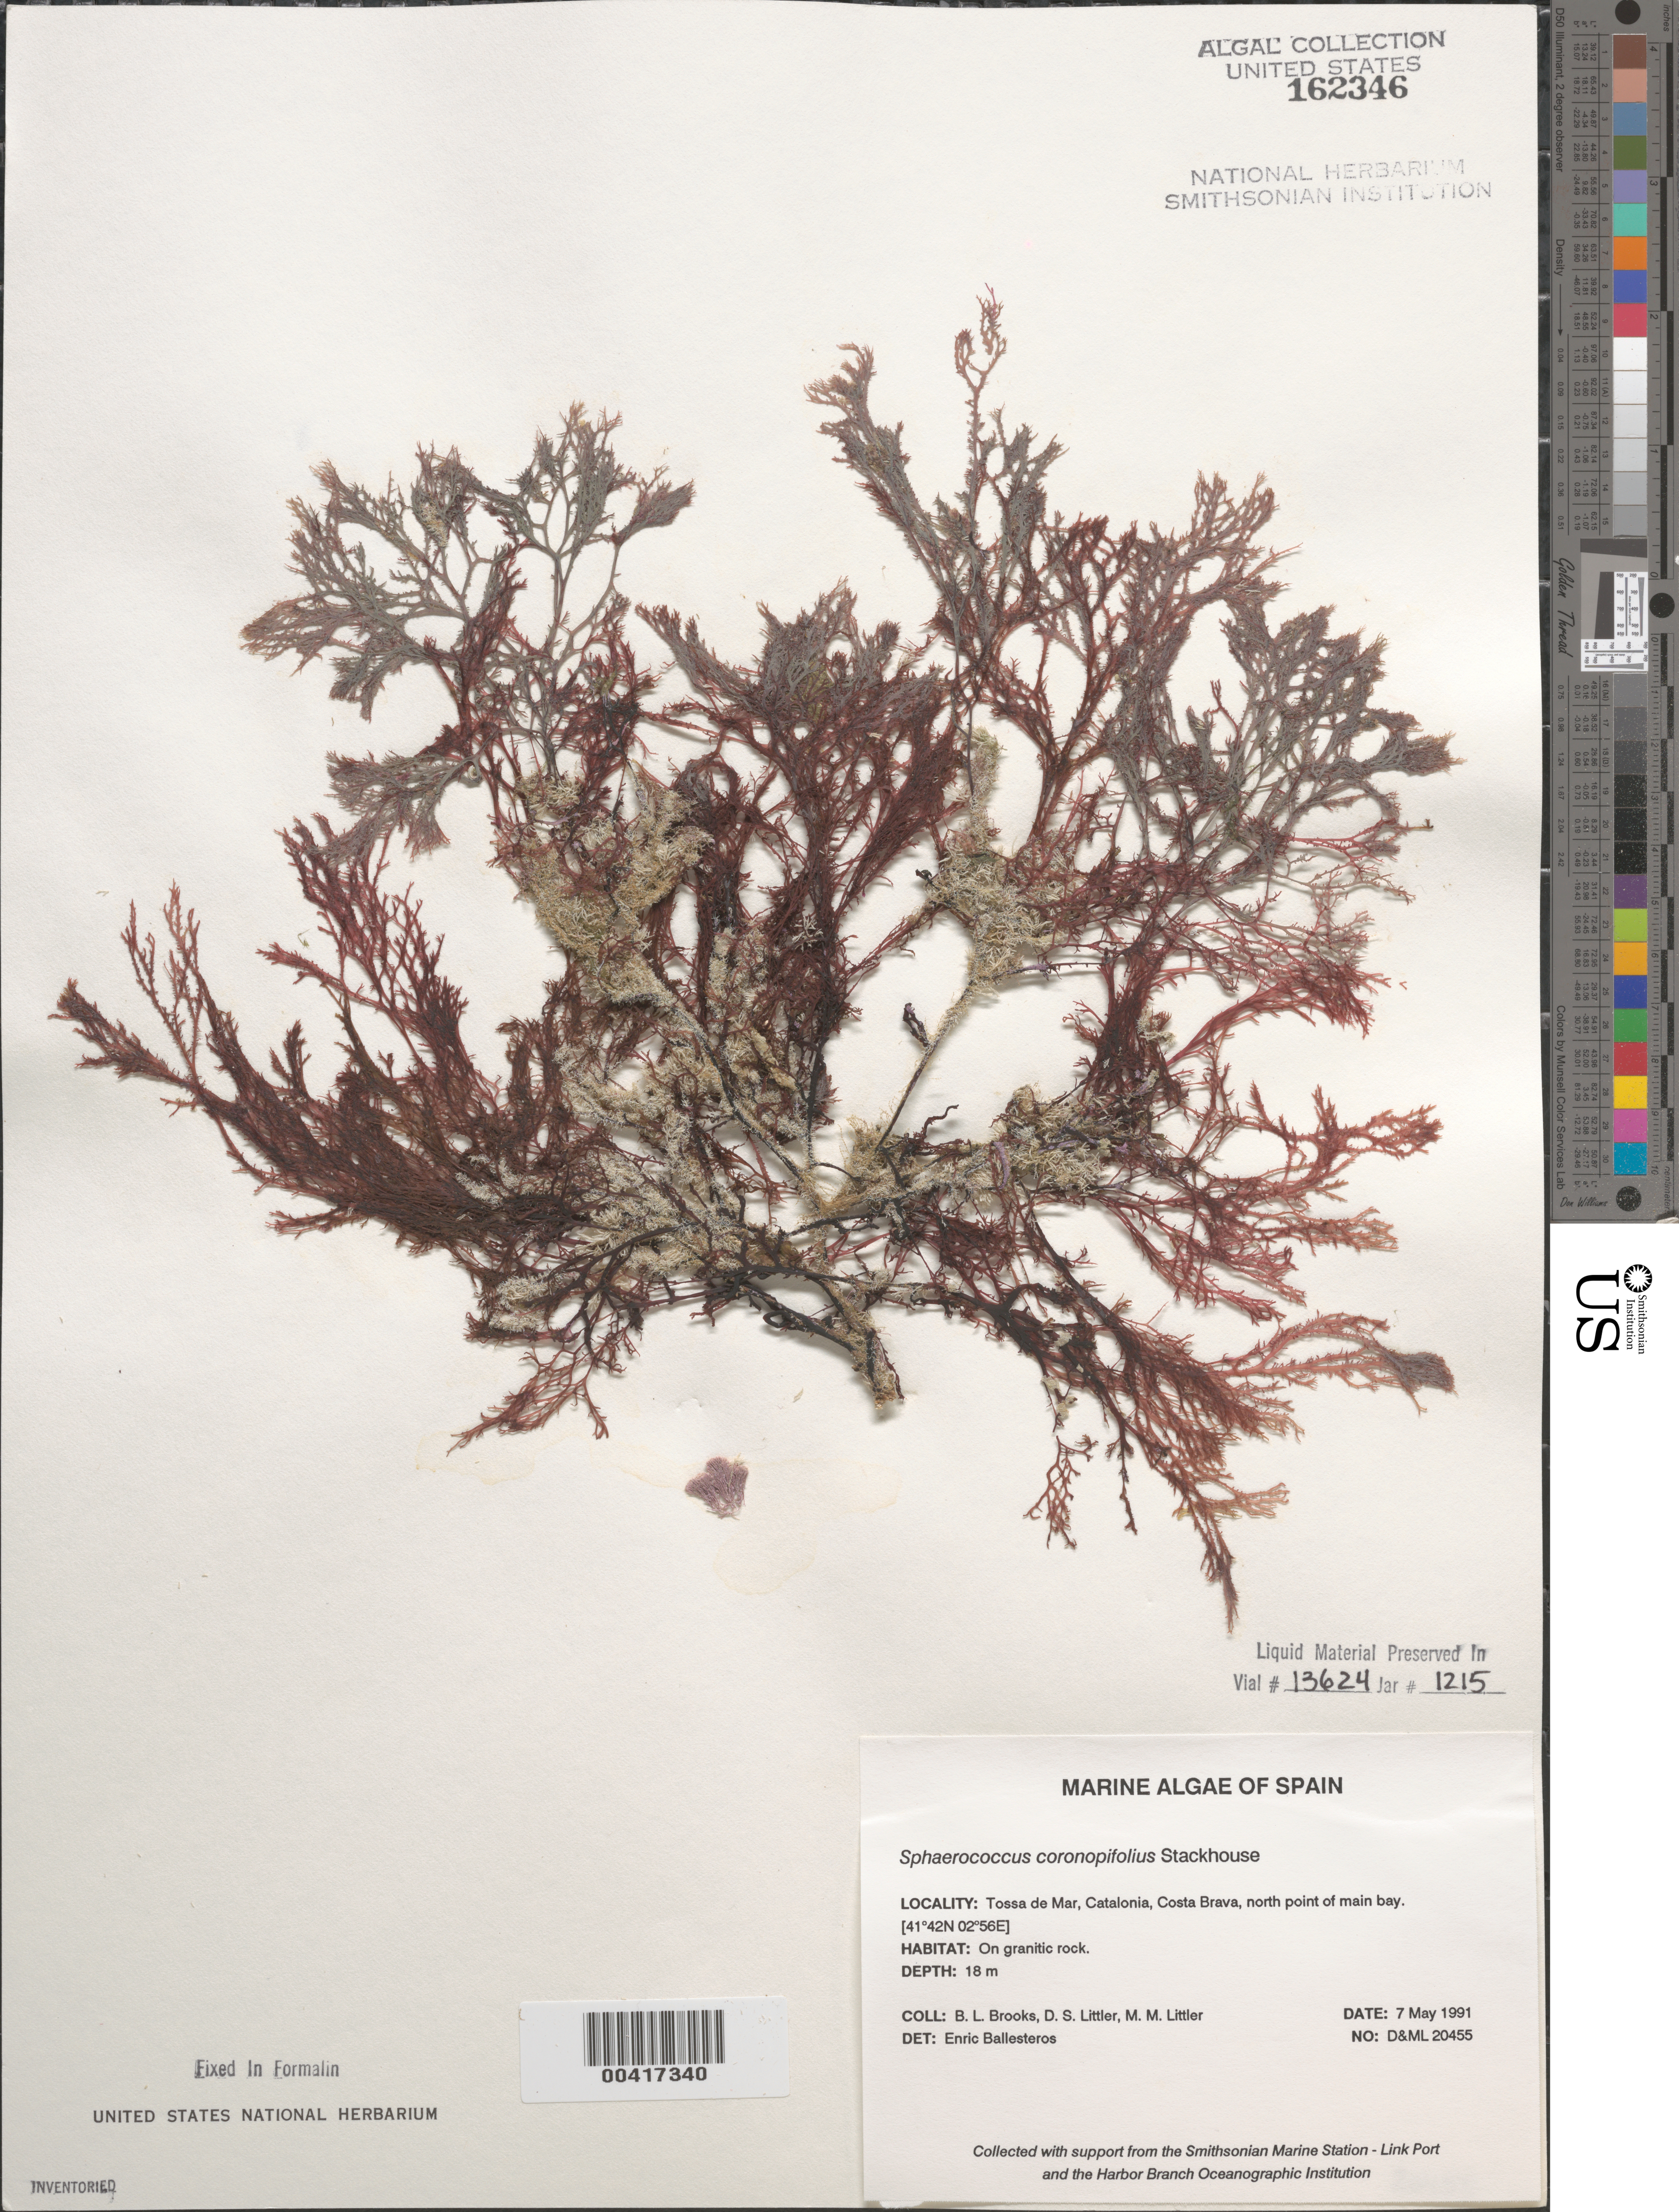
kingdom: Plantae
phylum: Rhodophyta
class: Florideophyceae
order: Gigartinales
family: Sphaerococcaceae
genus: Sphaerococcus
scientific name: Sphaerococcus coronopifolius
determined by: Ballesteros, E.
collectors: B. Brooks, D. S. Littler & M. M. Littler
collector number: D&ML 20455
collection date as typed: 07 May 1991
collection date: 1991-05-07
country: Spain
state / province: Catalunya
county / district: Girona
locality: Tossa de Mar, Costa Brava, Catalonia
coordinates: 41 42N, 02 56E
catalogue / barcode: US 162346